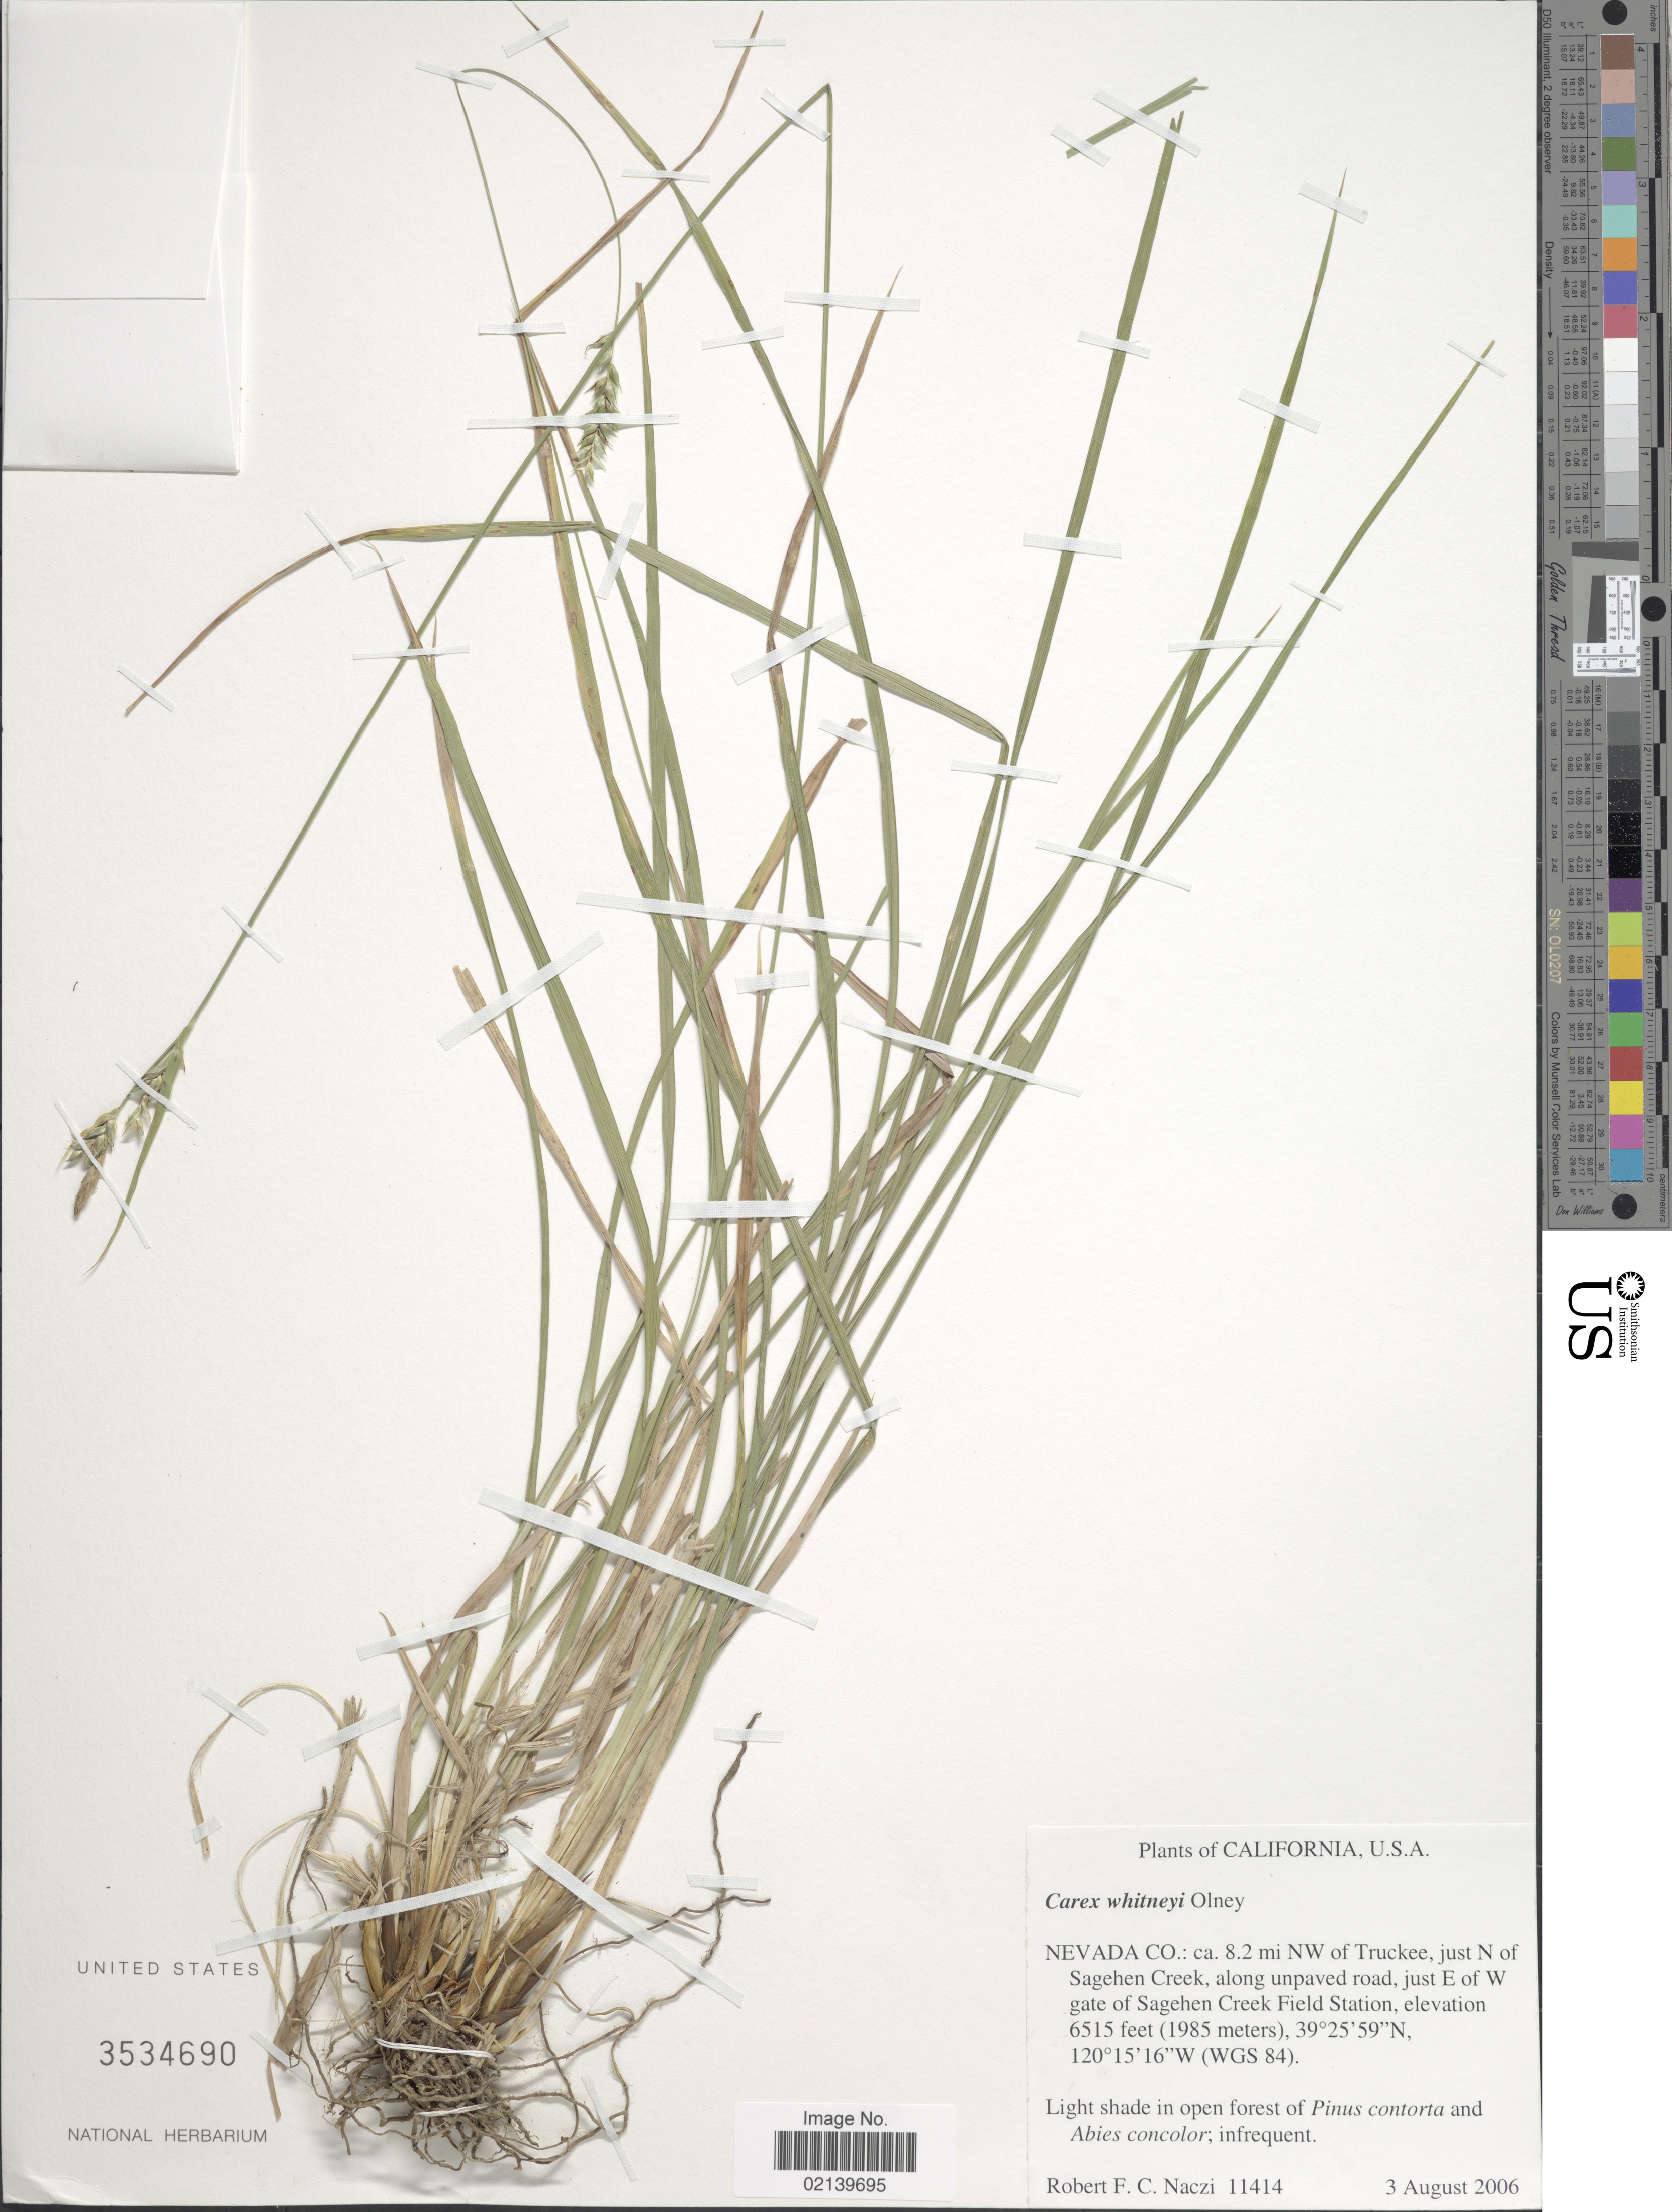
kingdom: Plantae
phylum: Tracheophyta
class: Liliopsida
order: Poales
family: Cyperaceae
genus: Carex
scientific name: Carex whitneyi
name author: Olney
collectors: R. F. C. Naczi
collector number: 11414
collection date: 2006-08-03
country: United States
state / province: California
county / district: Nevada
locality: Nevada Co.: ca. 8.2 mi NW of Truckee, just N of Sagehen Creek, along unpaved road, just E of W gate of Sagehen Creek Field Station (WGS 84)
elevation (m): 1986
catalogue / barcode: US 3534690